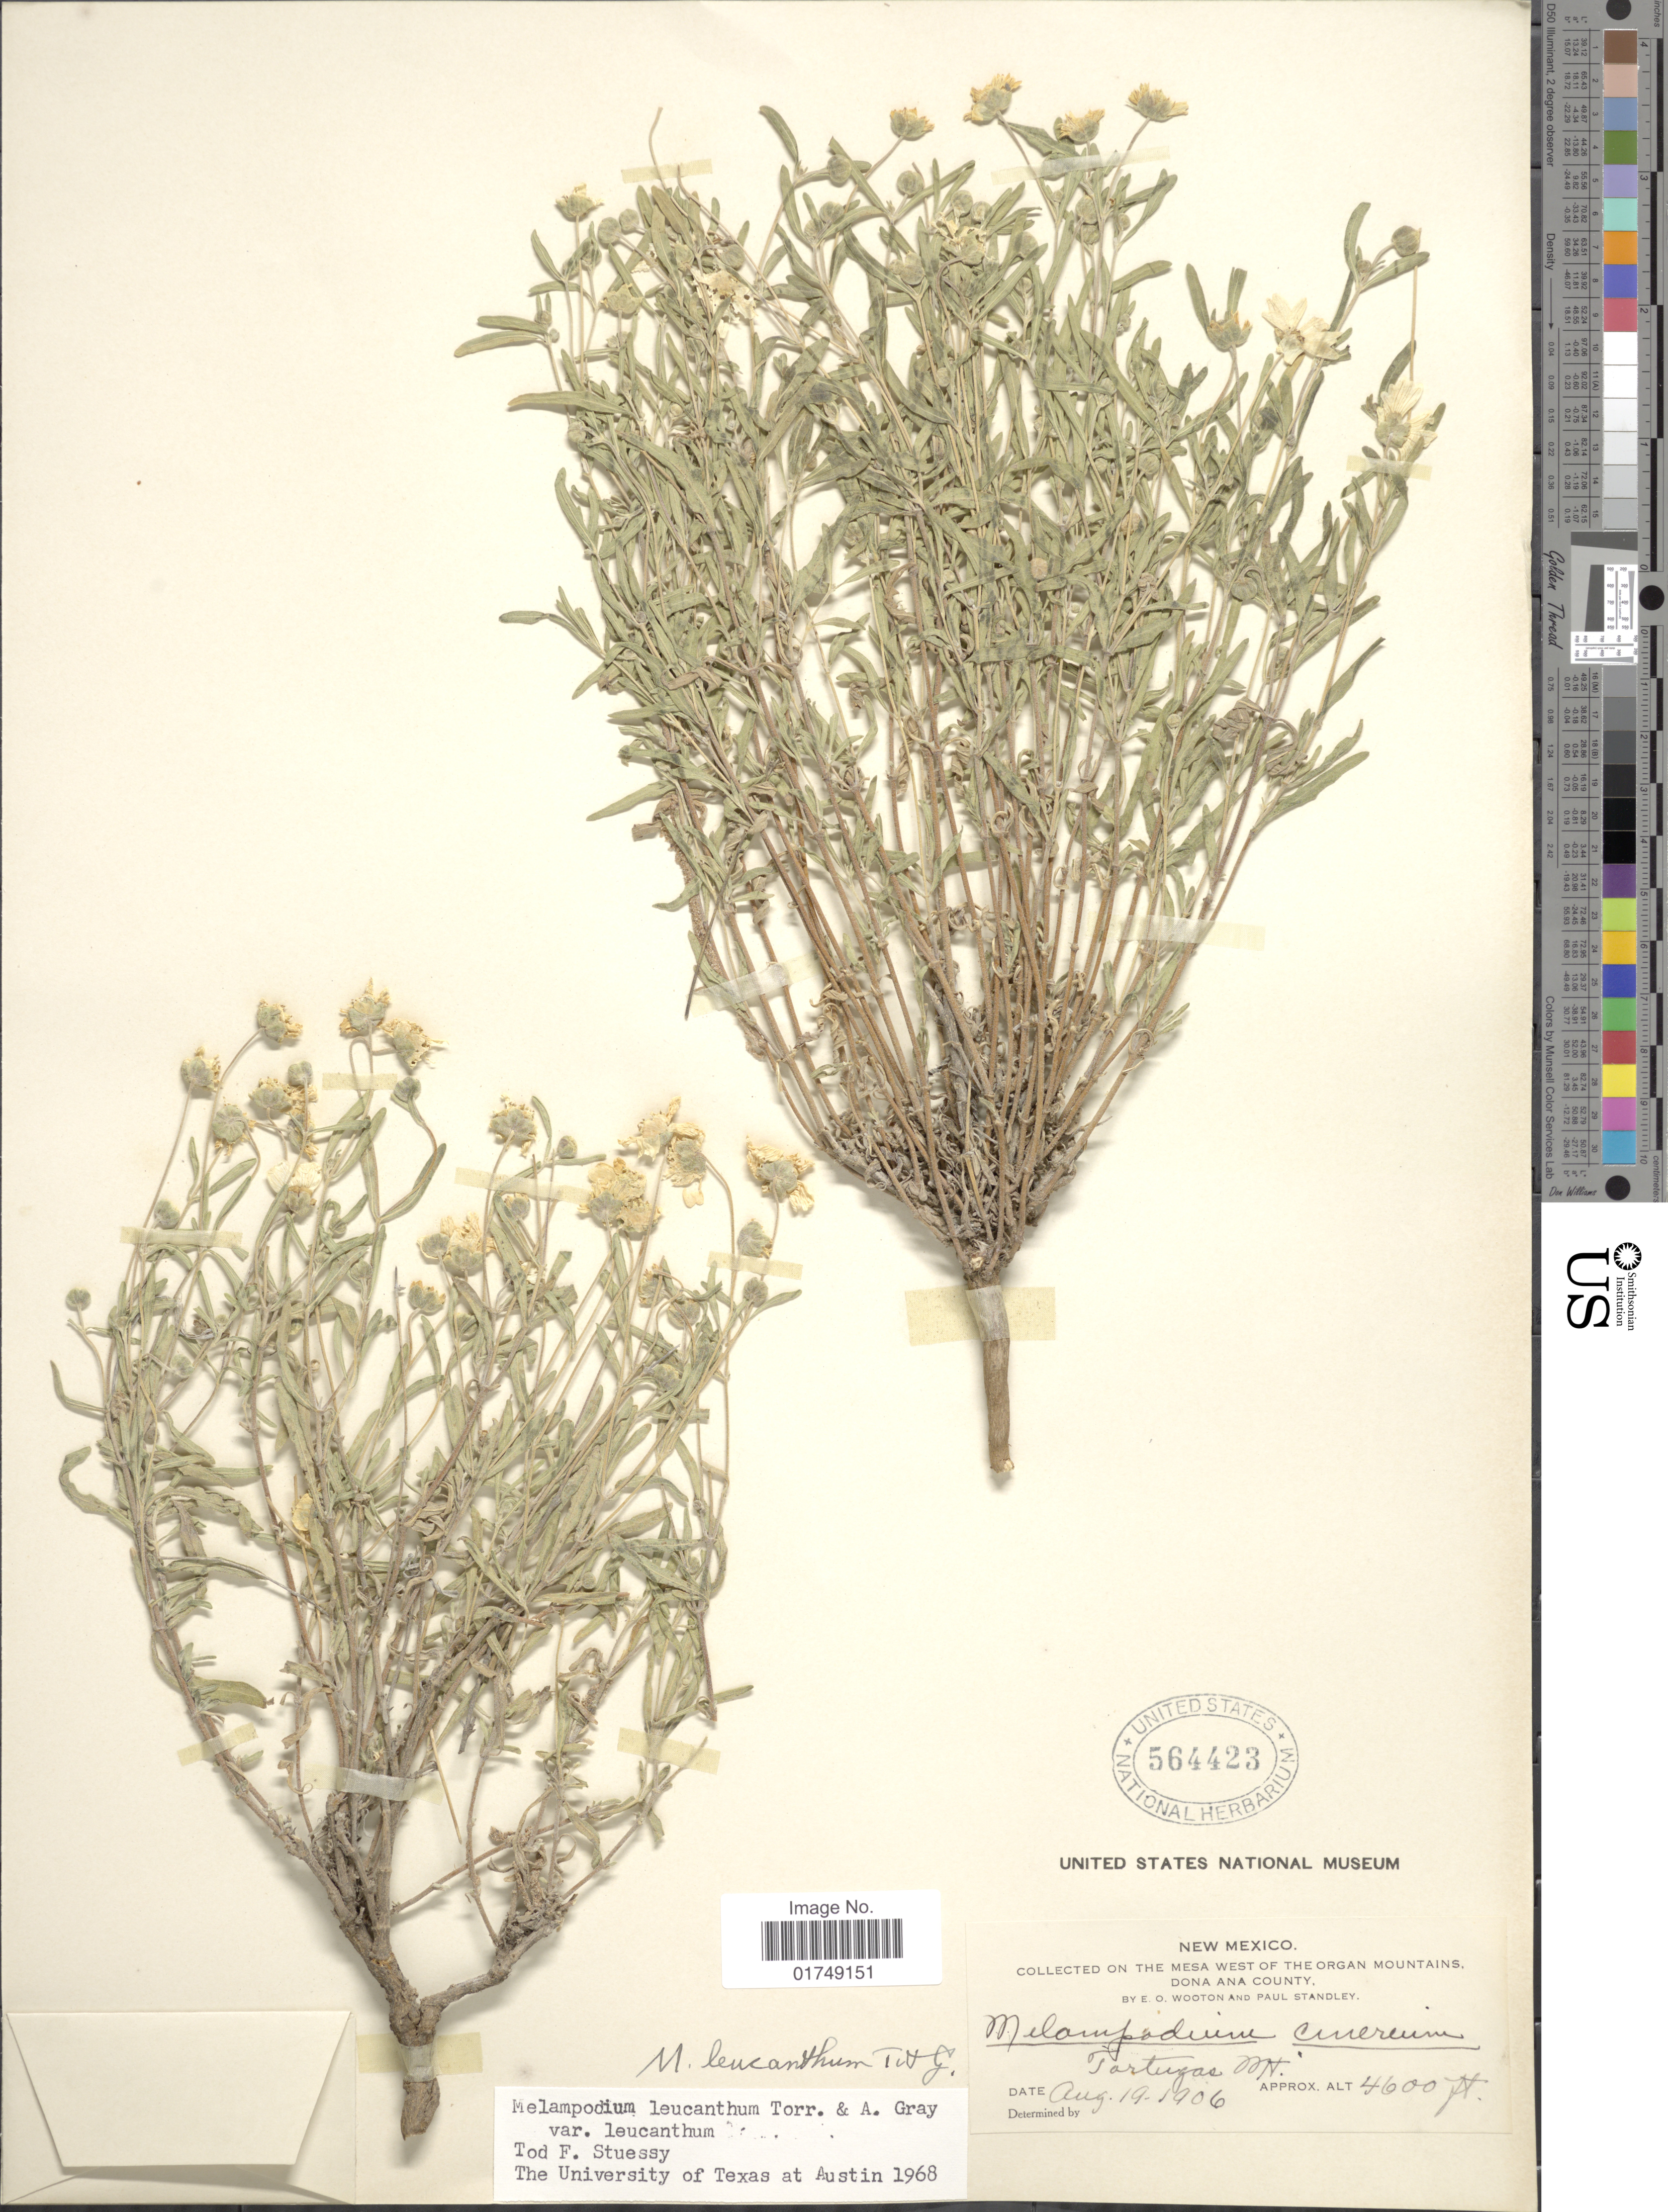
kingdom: Plantae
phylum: Tracheophyta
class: Magnoliopsida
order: Asterales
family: Asteraceae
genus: Melampodium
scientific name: Melampodium leucanthum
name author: Torr. & A. Gray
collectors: E. O. Wooton & P. C. Standley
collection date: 1906-08-19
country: United States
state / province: New Mexico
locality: Mesa West of the Organ Mountains, Dona Ana County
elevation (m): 1402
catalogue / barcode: US 564423